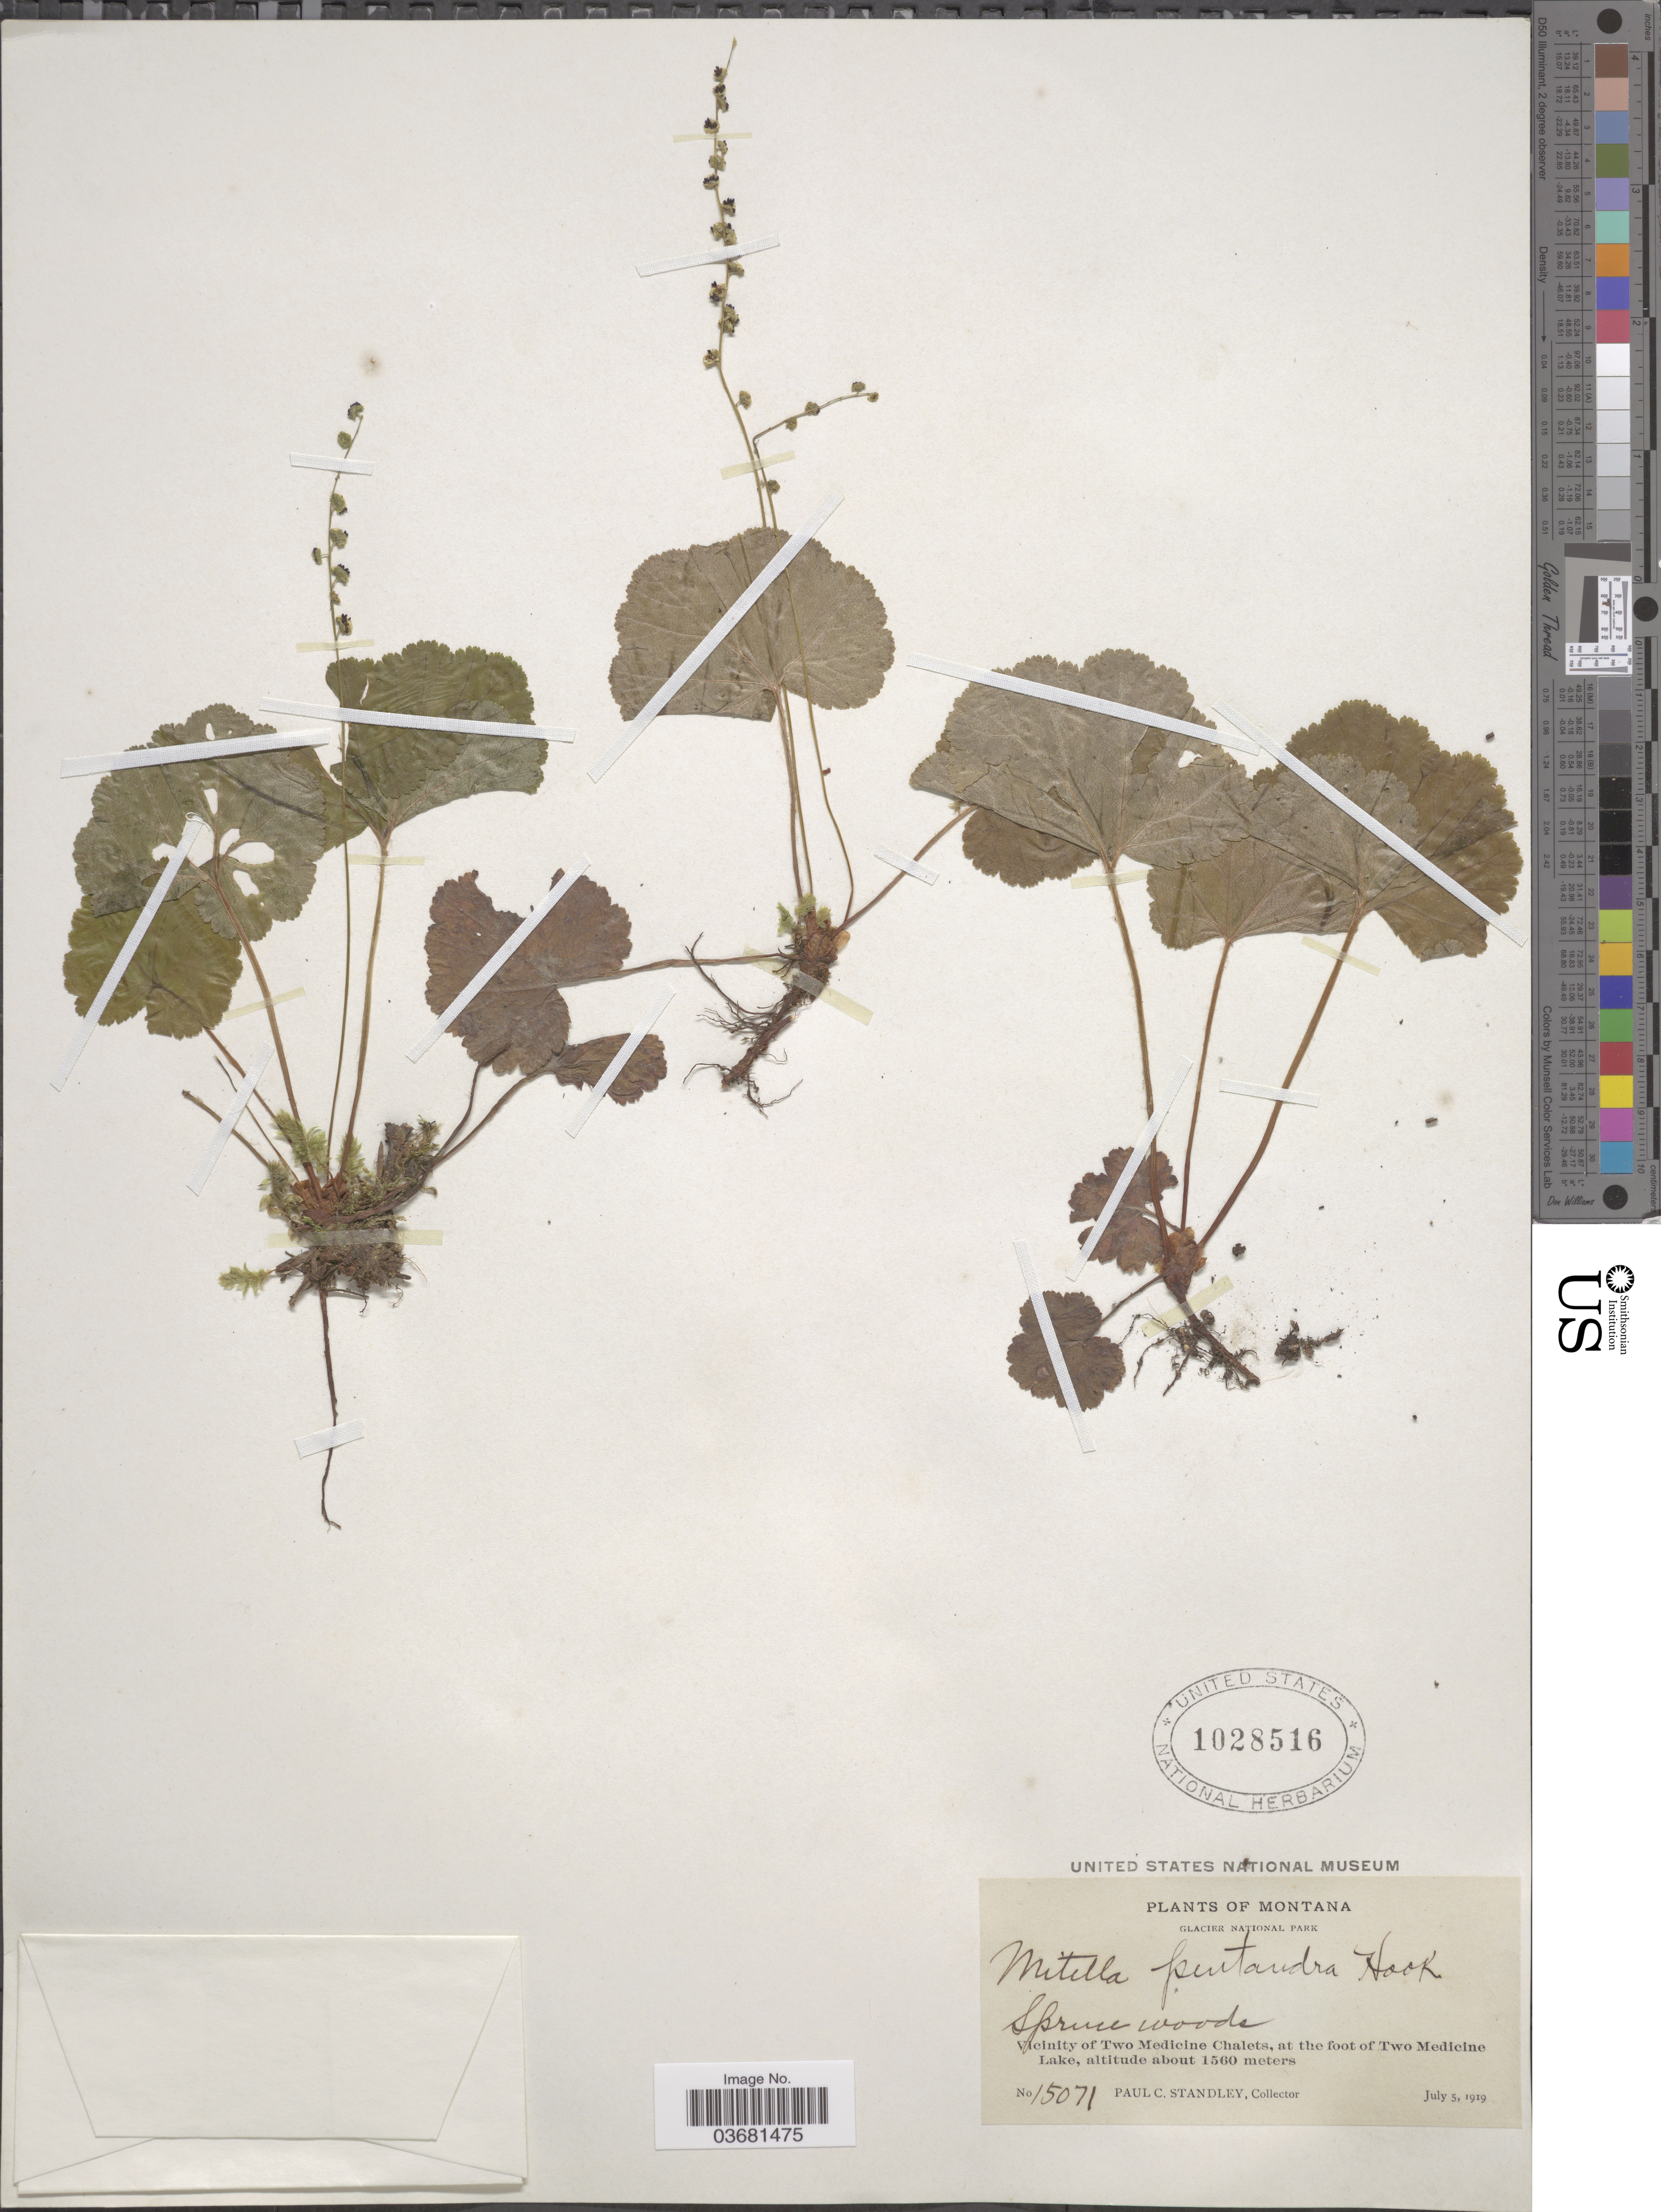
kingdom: Plantae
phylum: Tracheophyta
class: Magnoliopsida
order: Saxifragales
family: Saxifragaceae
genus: Mitella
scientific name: Mitella pentandra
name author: Hook.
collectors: P. C. Standley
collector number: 15071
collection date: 1919-07-05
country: United States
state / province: Montana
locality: Glacier National Park. Vicinity of Two Medicine Chalets, at the foot of Two Medicine Lake.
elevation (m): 1560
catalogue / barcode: US 1028516